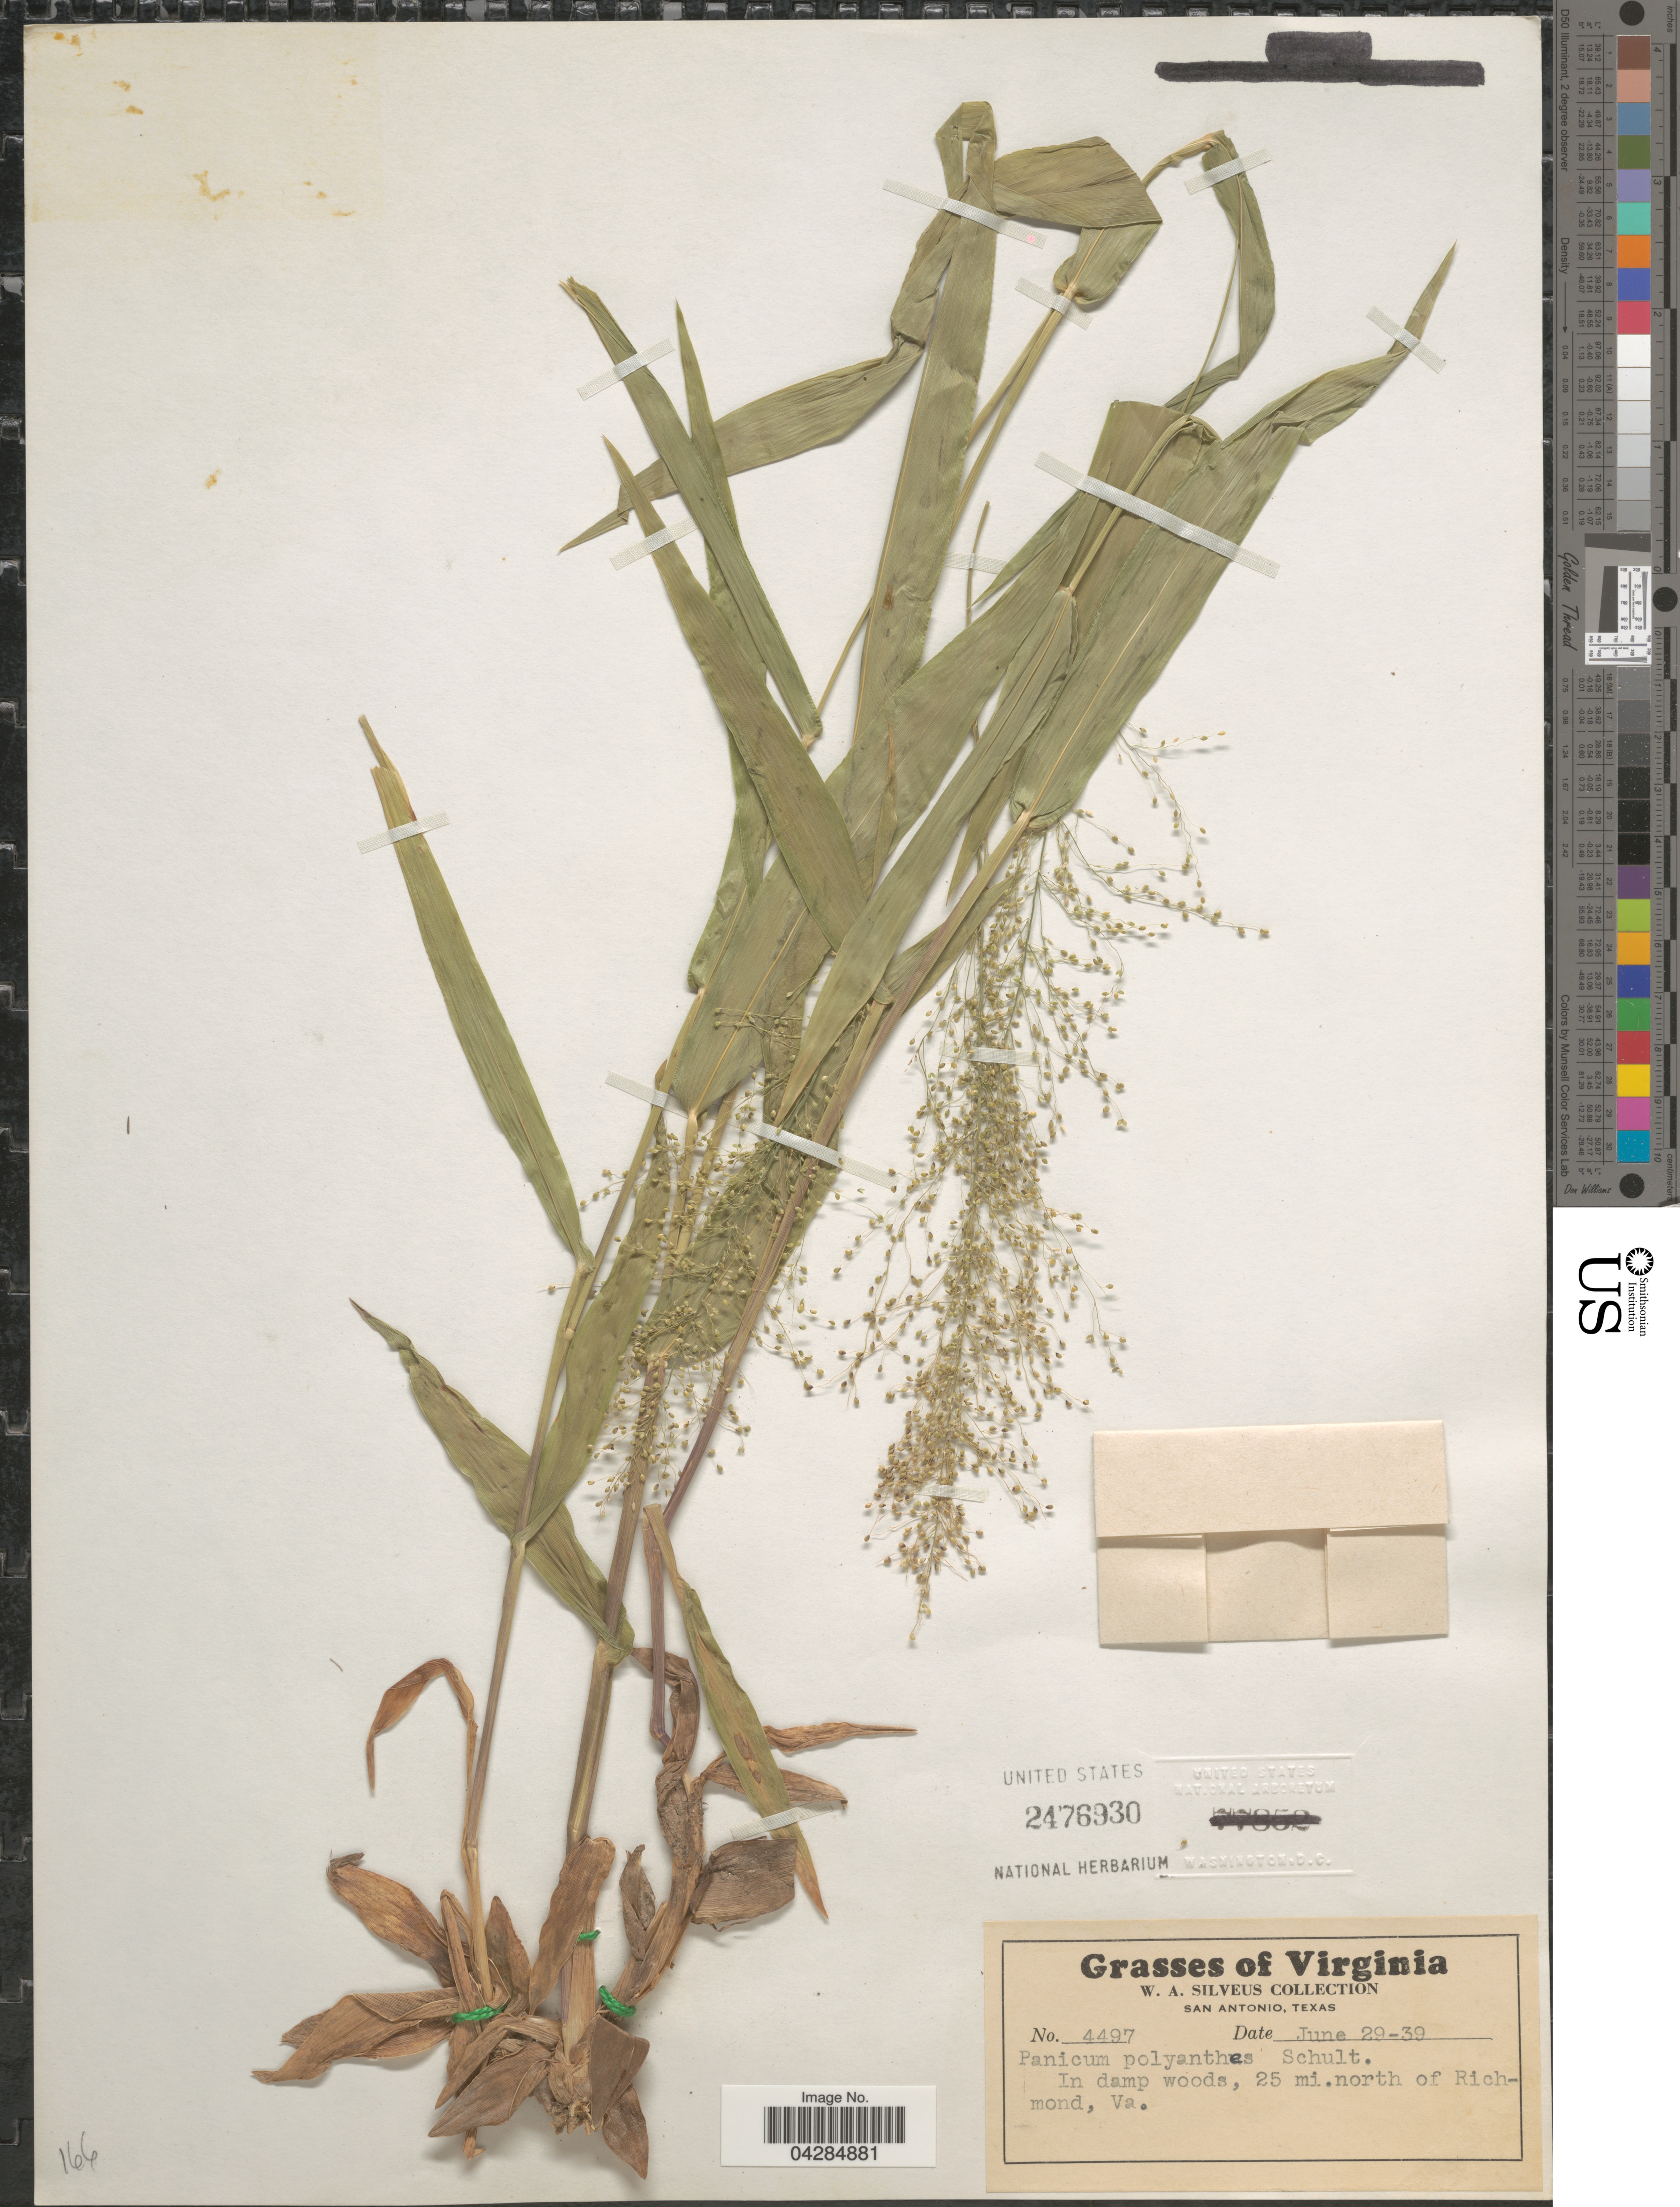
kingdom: Plantae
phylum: Tracheophyta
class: Liliopsida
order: Poales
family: Poaceae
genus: Dichanthelium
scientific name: Dichanthelium polyanthes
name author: (Schult.) Mohlenbr.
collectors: W. Silveus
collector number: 4497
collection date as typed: Transcribed d/m/y: 29/6/39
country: United States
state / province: Virginia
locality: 25 mi. north of Richmond.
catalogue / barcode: US 2476930